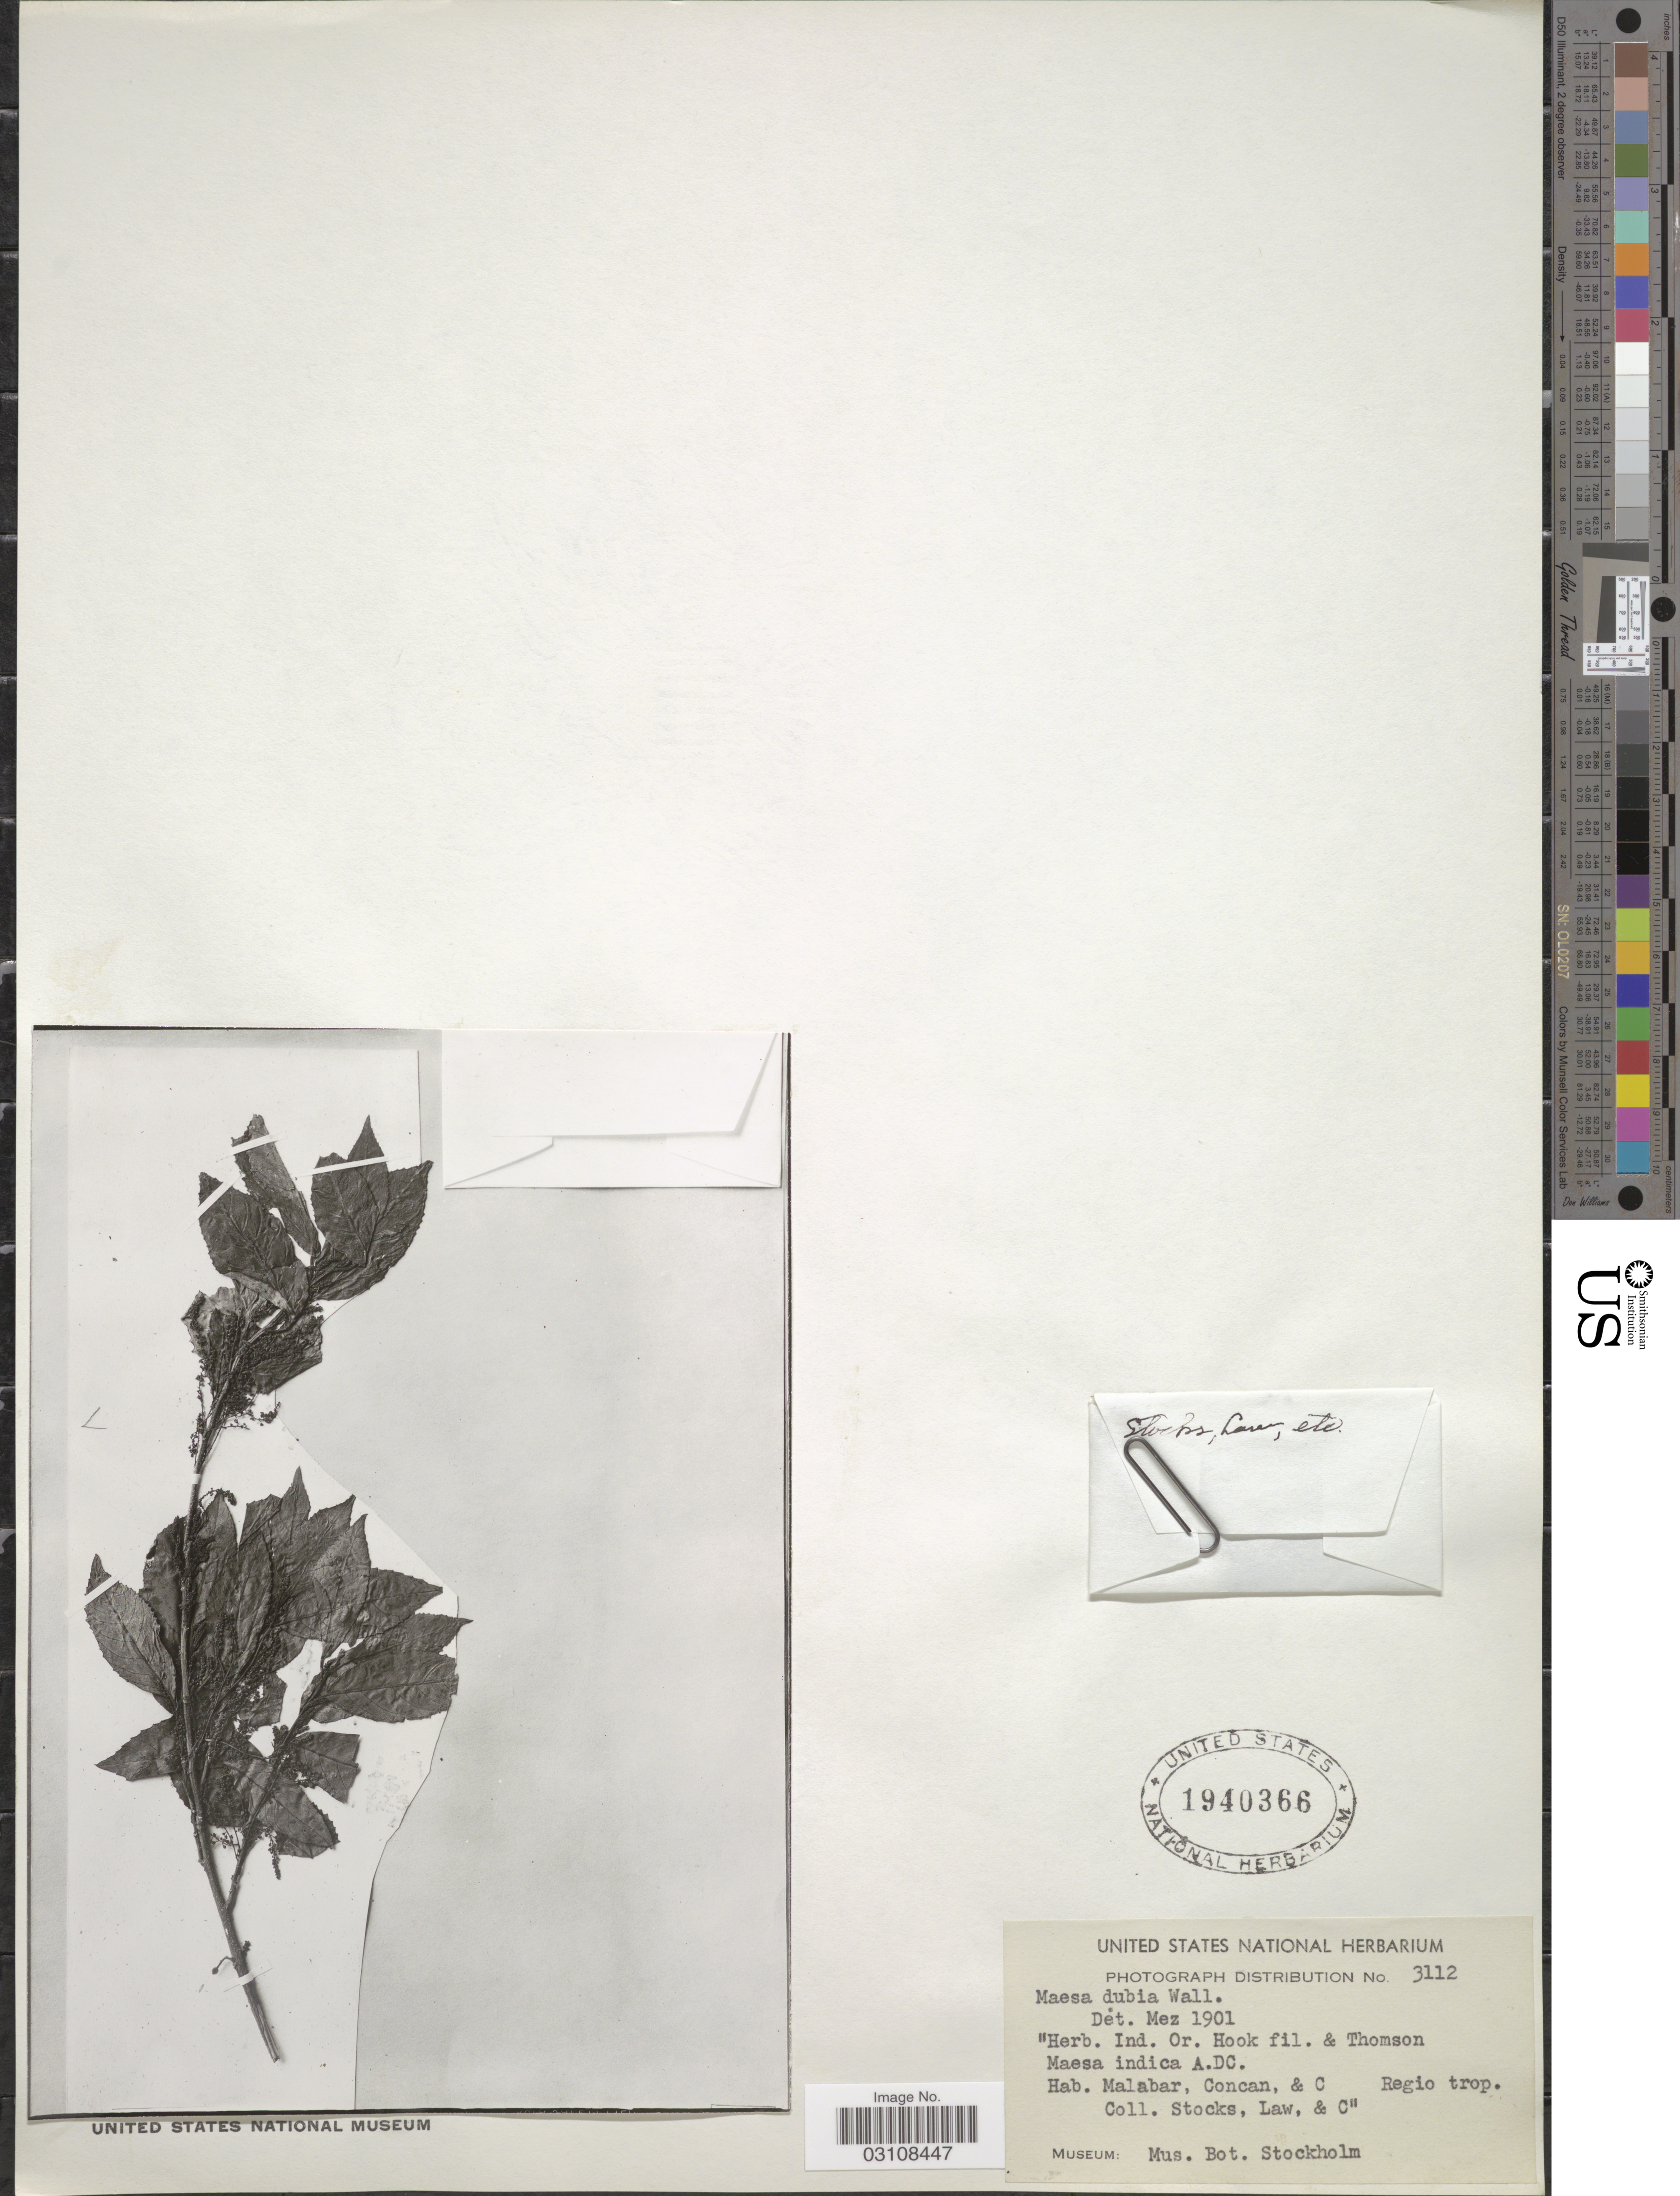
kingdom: Plantae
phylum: Tracheophyta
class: Magnoliopsida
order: Ericales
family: Primulaceae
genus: Maesa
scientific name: Maesa dubia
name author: Wall.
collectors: Stocks, --, -. Law & C.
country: India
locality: Malabar, Concan & C. Regio trop.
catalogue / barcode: US 1940366